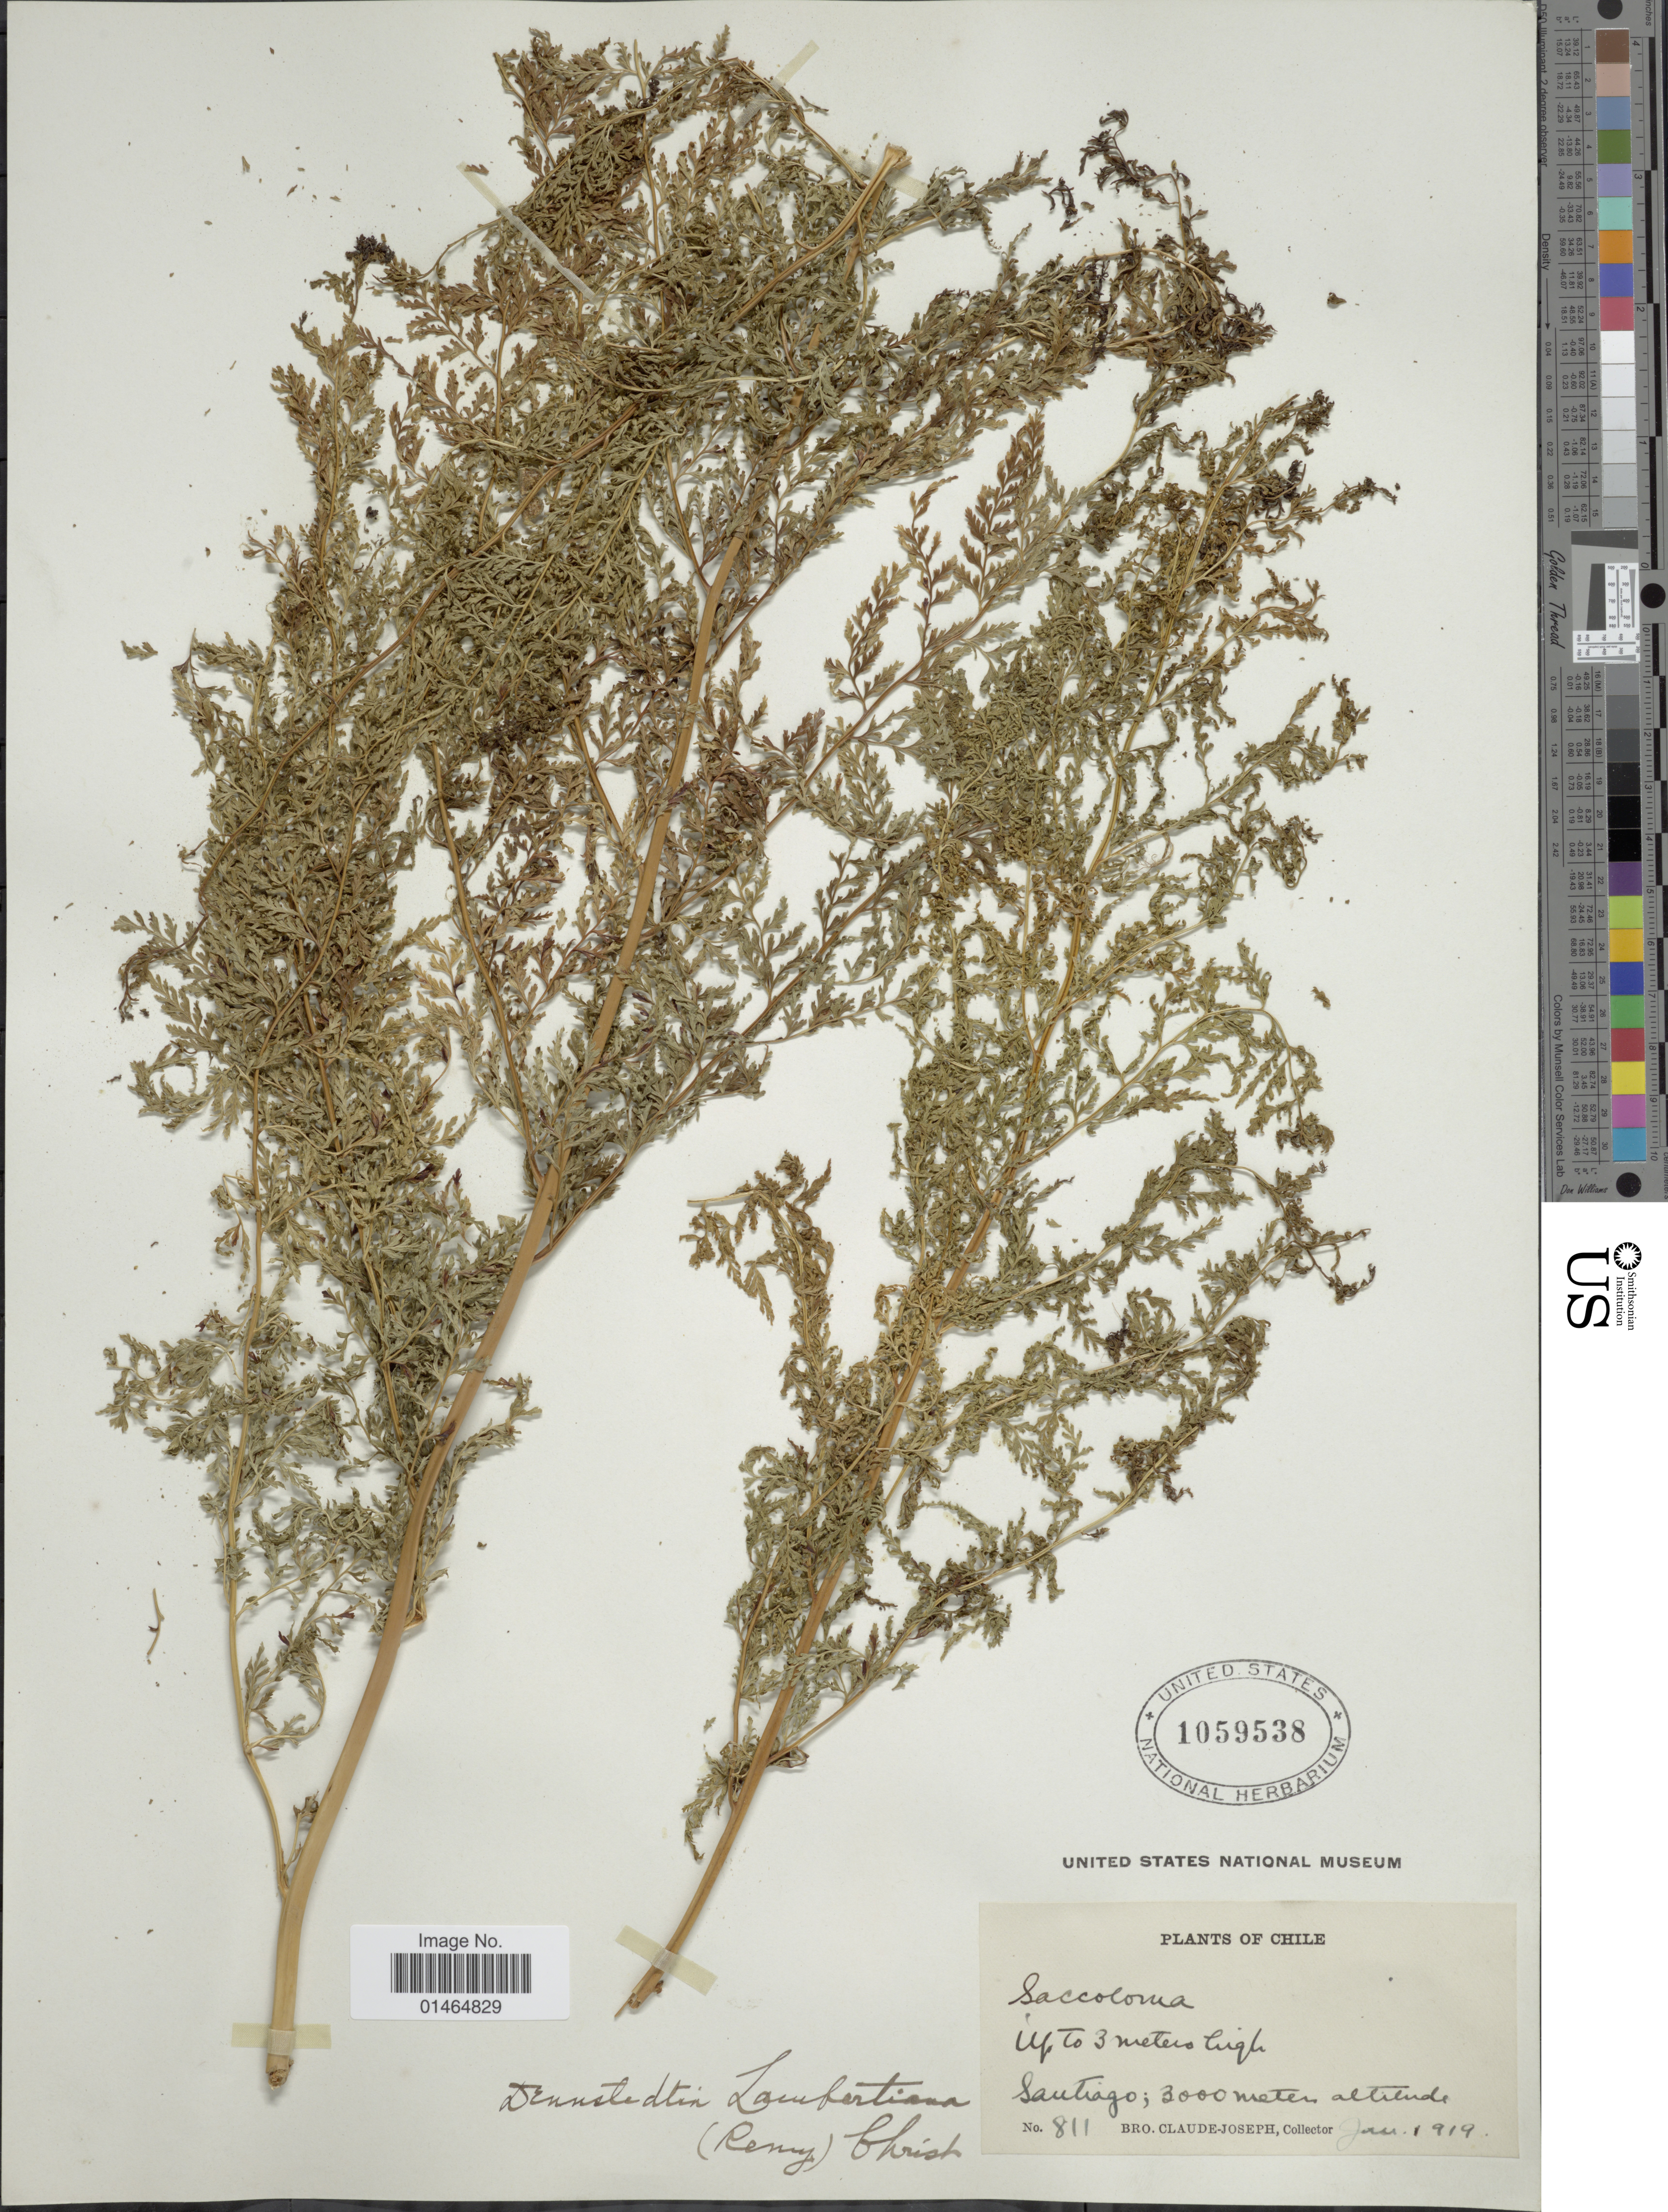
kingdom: Plantae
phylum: Tracheophyta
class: Polypodiopsida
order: Polypodiales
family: Dennstaedtiaceae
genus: Dennstaedtia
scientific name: Dennstaedtia glauca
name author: (Cav.) C. Chr.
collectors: Bro. Claude-Joseph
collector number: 811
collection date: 1919-01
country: Chile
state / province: Región Metropolitana (RM)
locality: Santiago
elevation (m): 3000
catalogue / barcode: US 1059538